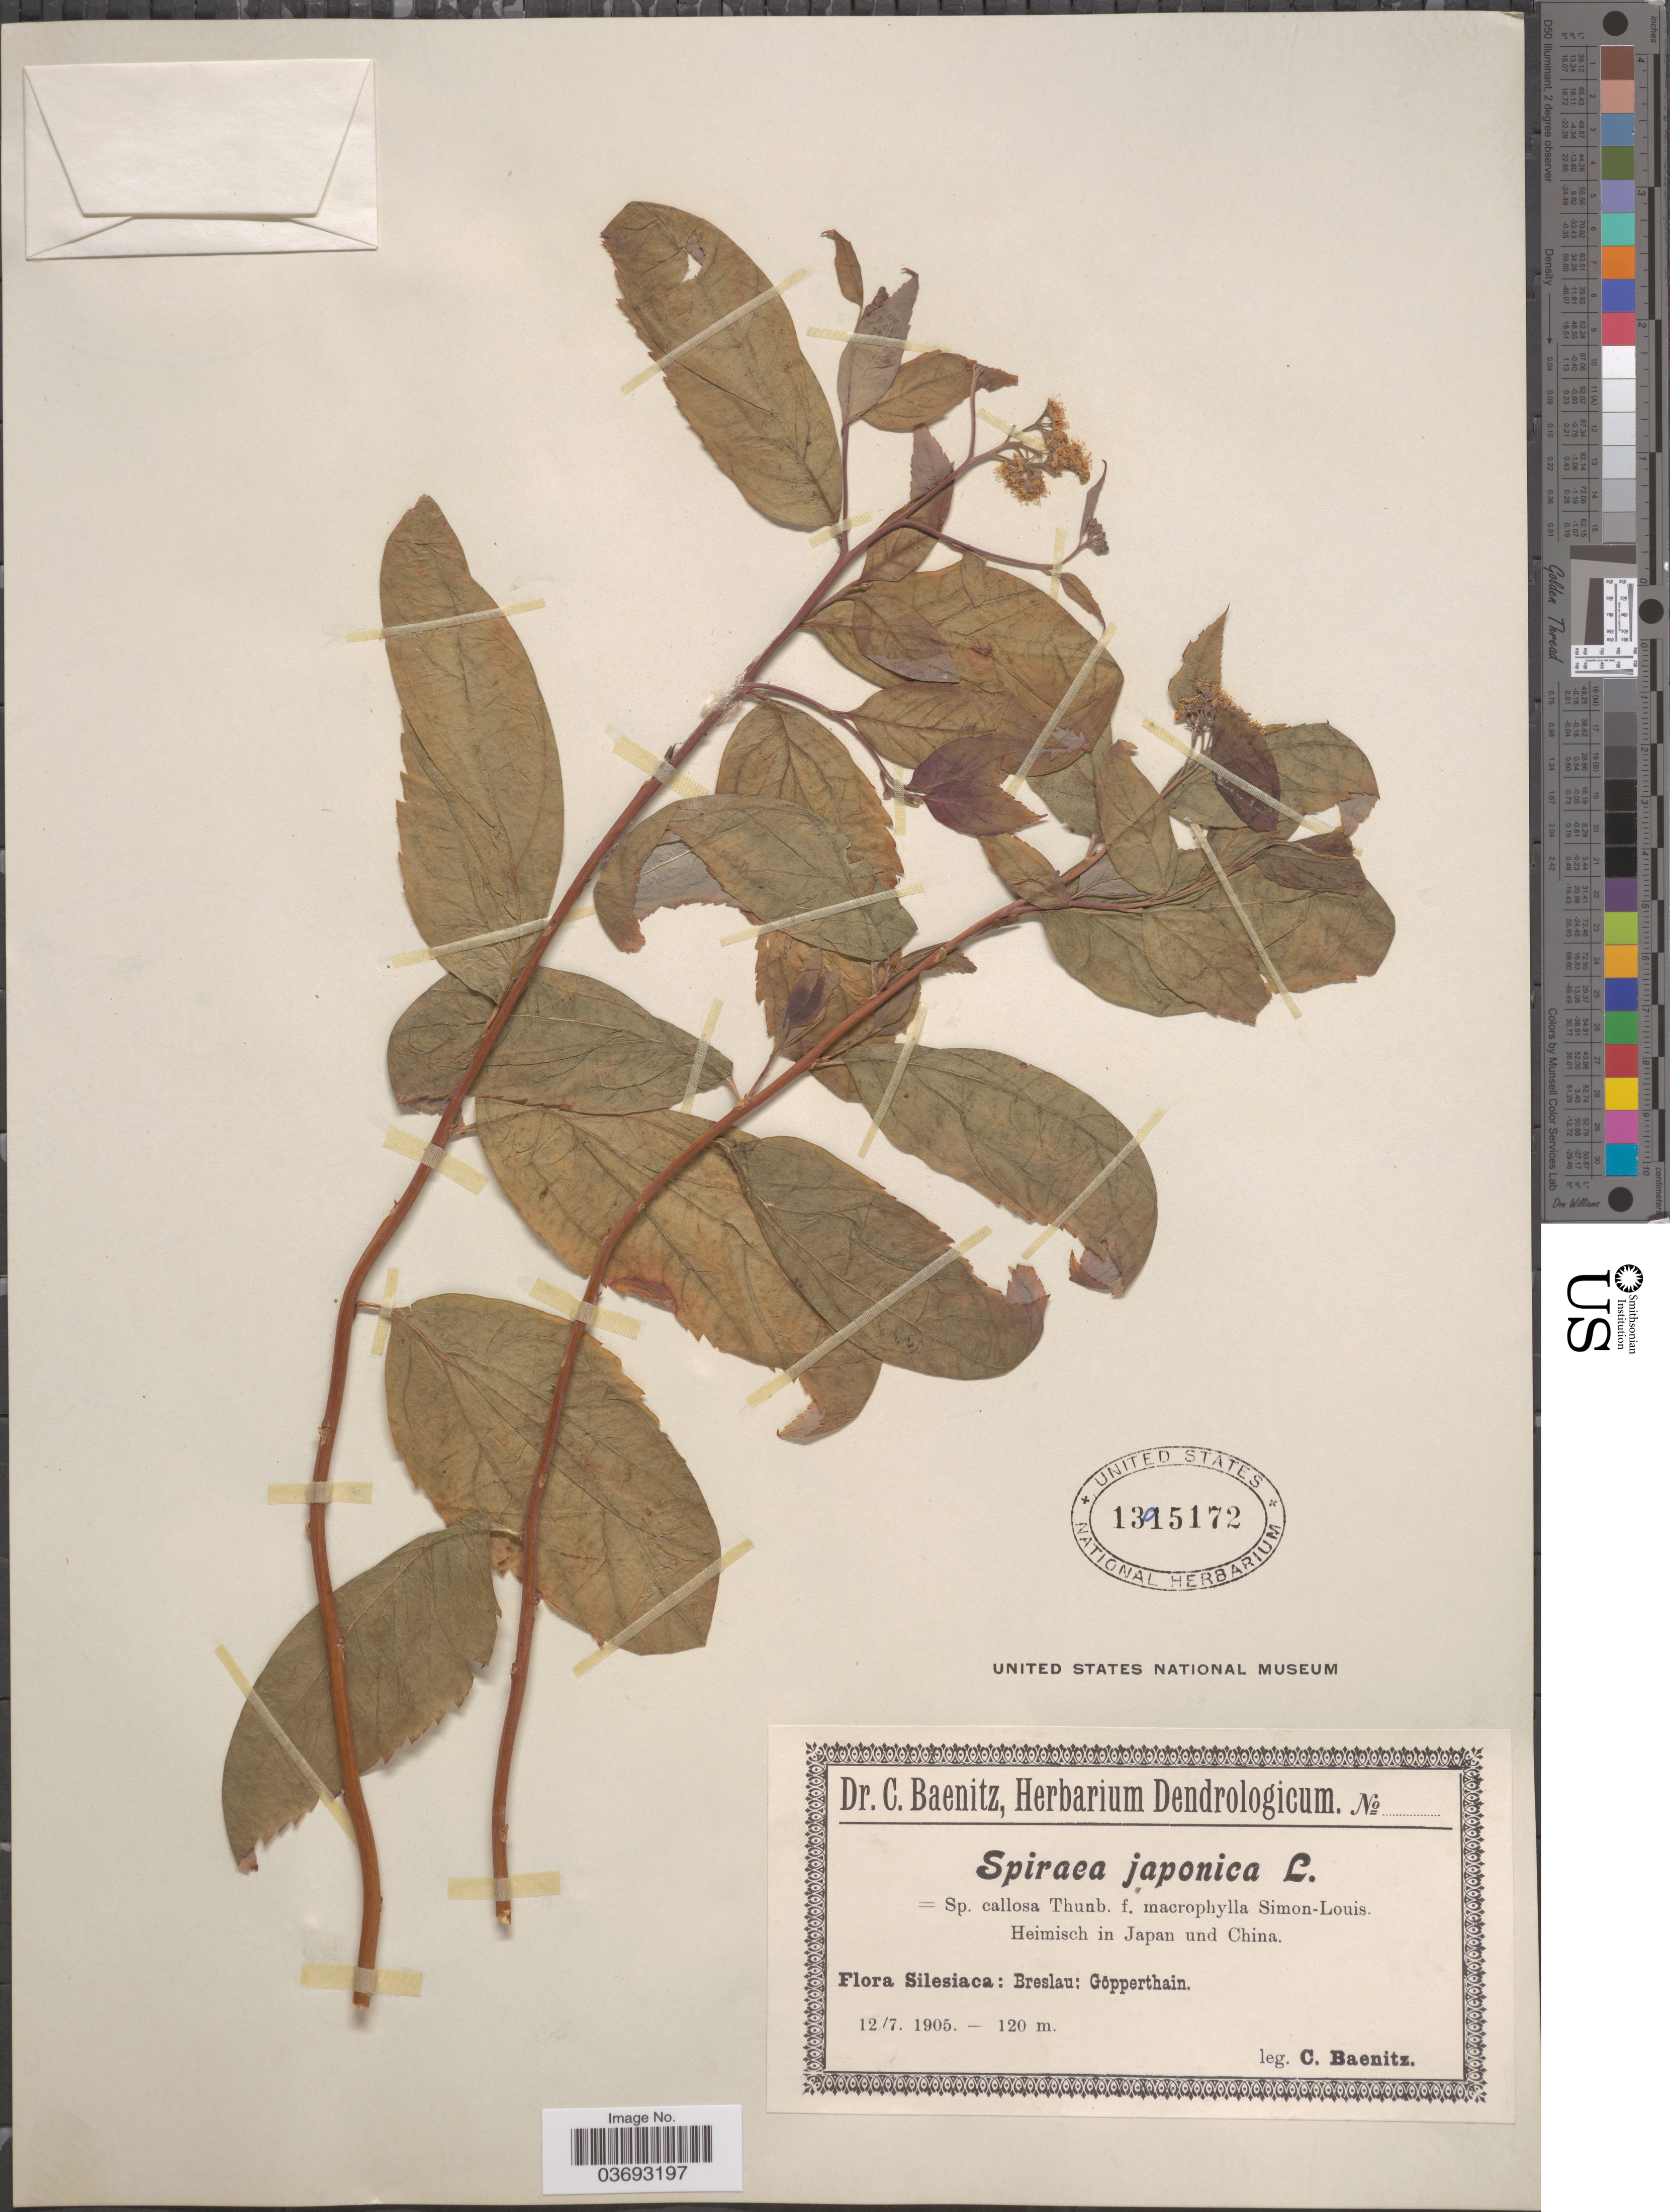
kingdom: Plantae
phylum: Tracheophyta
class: Magnoliopsida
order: Rosales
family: Rosaceae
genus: Spiraea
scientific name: Spiraea japonica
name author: L. f.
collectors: C. G. Baenitz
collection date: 1905-07-12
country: Poland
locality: Silesiaca: Breslau: Göpperthain.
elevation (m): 120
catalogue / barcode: US 1395172